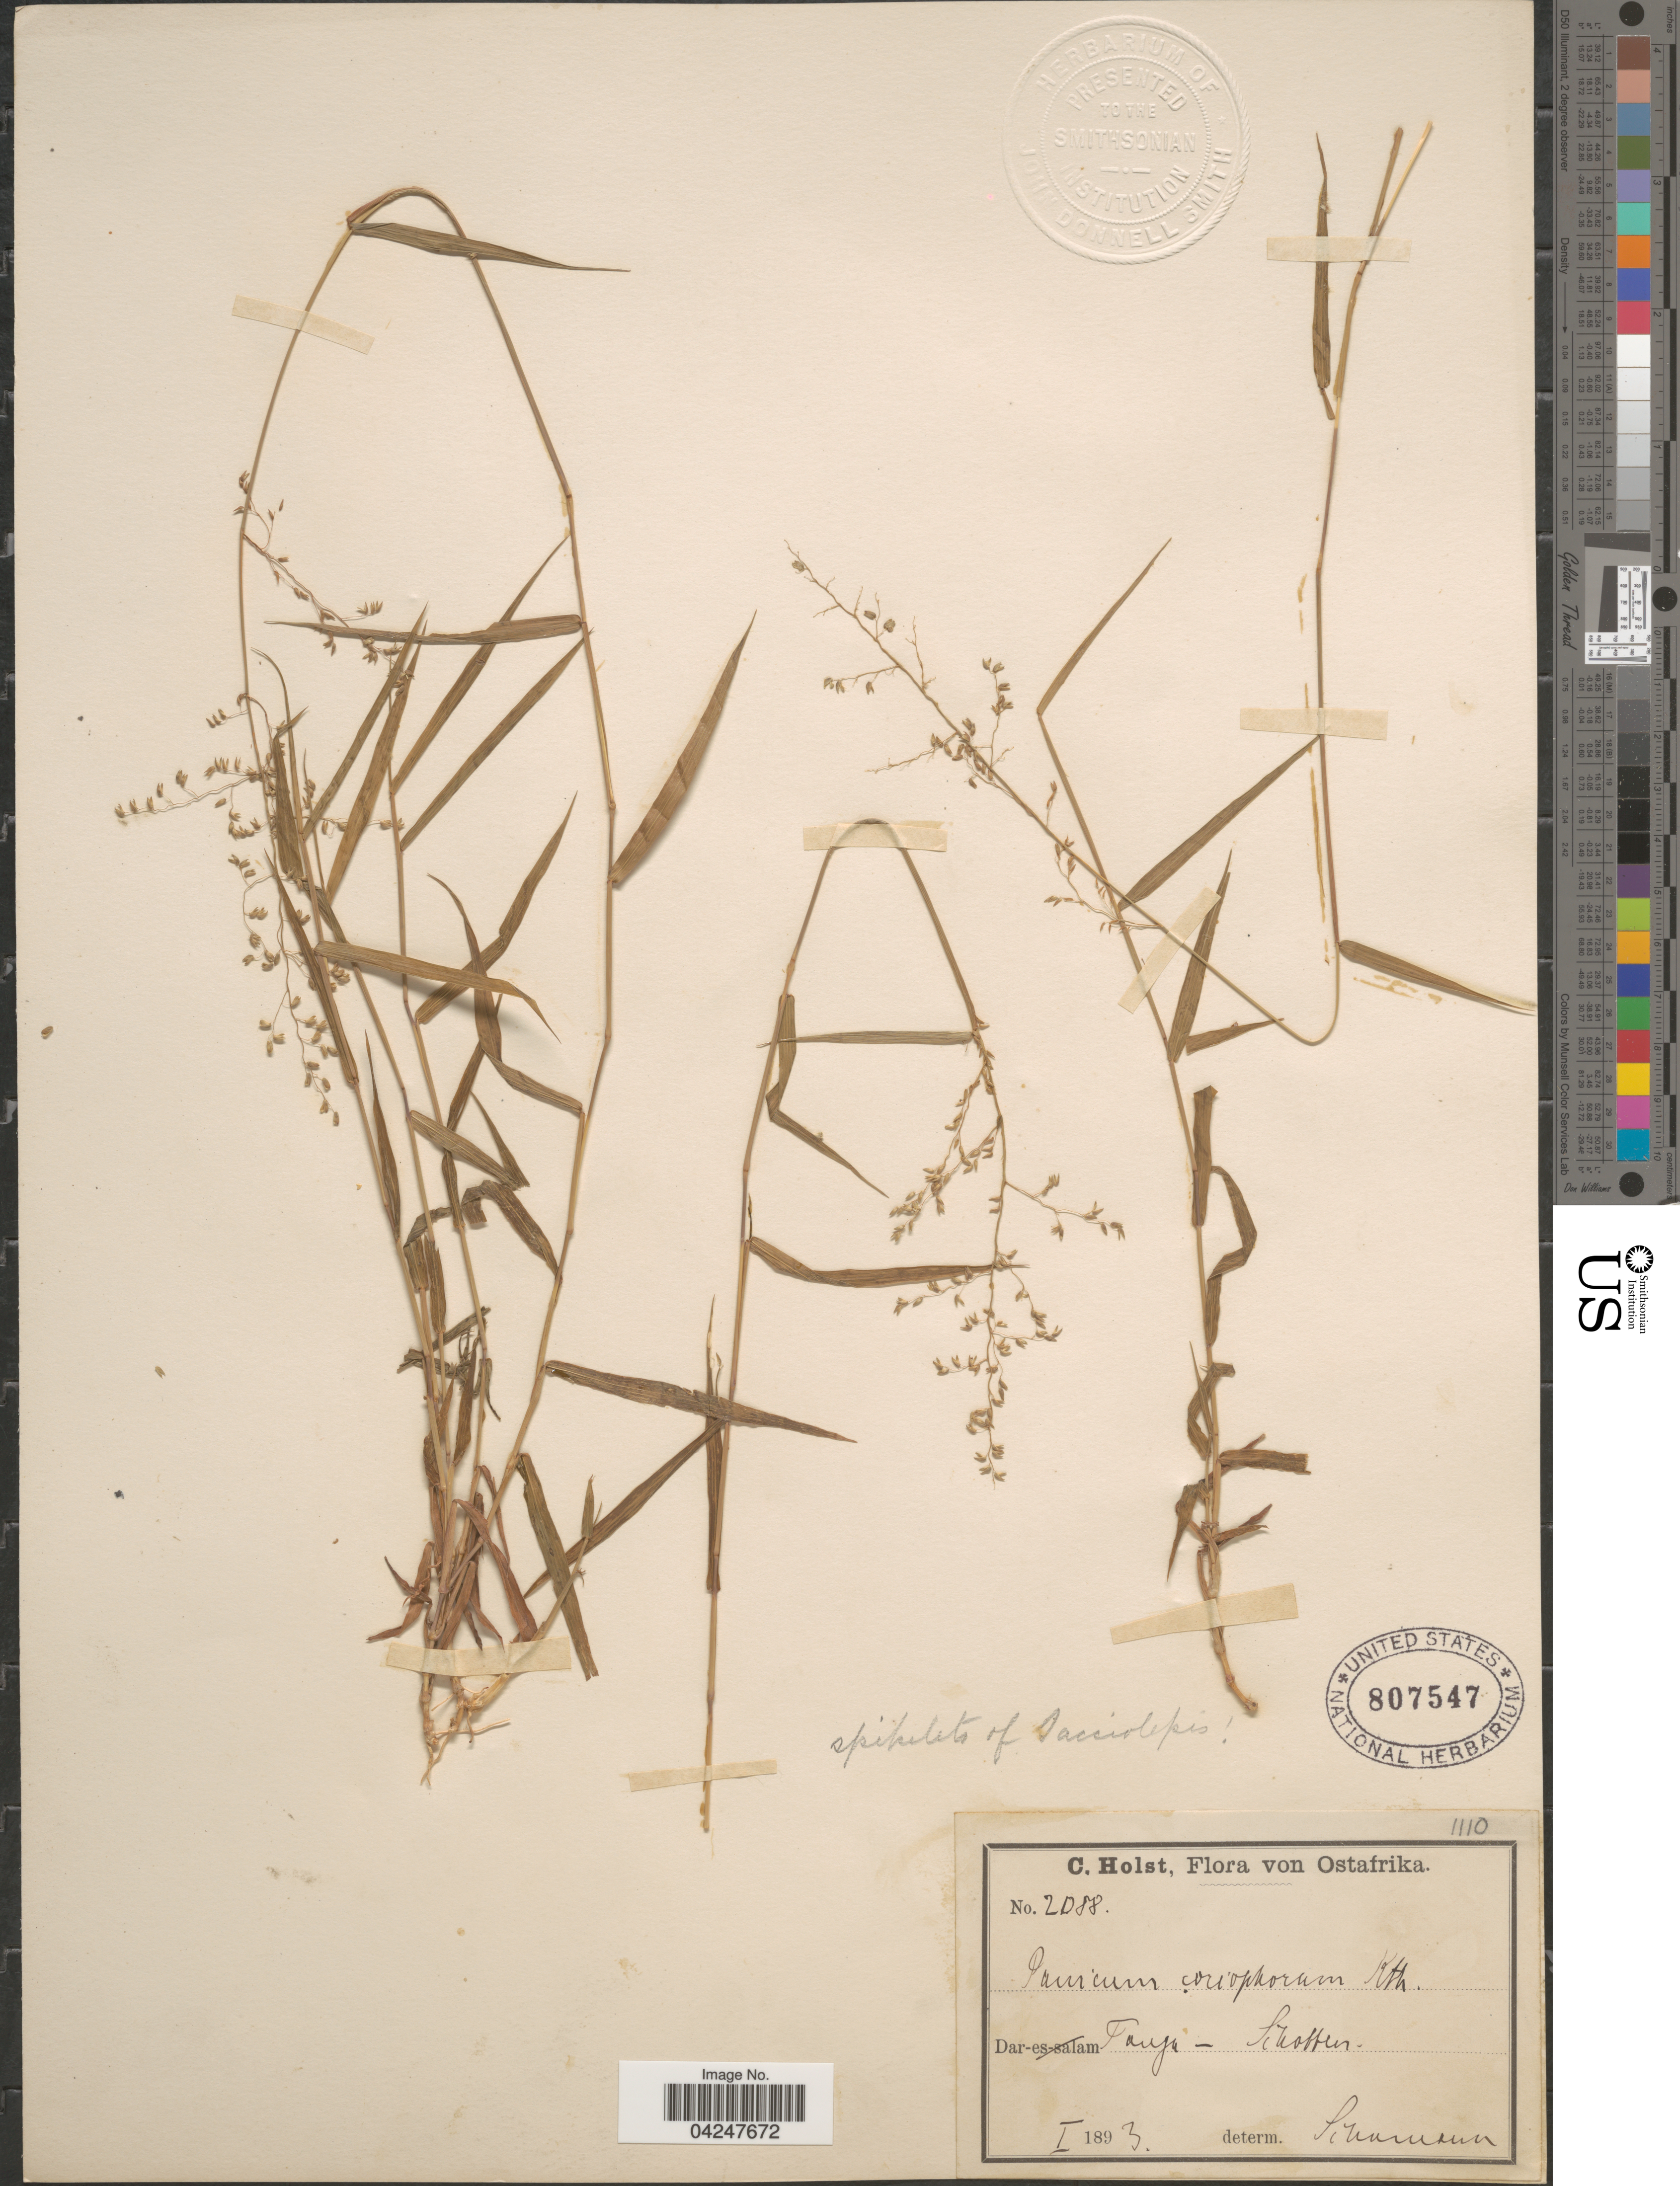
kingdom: Plantae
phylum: Tracheophyta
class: Liliopsida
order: Poales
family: Poaceae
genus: Sacciolepis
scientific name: Sacciolepis curvata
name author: (L.) Chase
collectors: C. H. Holst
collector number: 2088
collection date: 1893-01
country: Tanzania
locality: Ostafrika. Tanga -Schaffen.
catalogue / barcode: US 807547